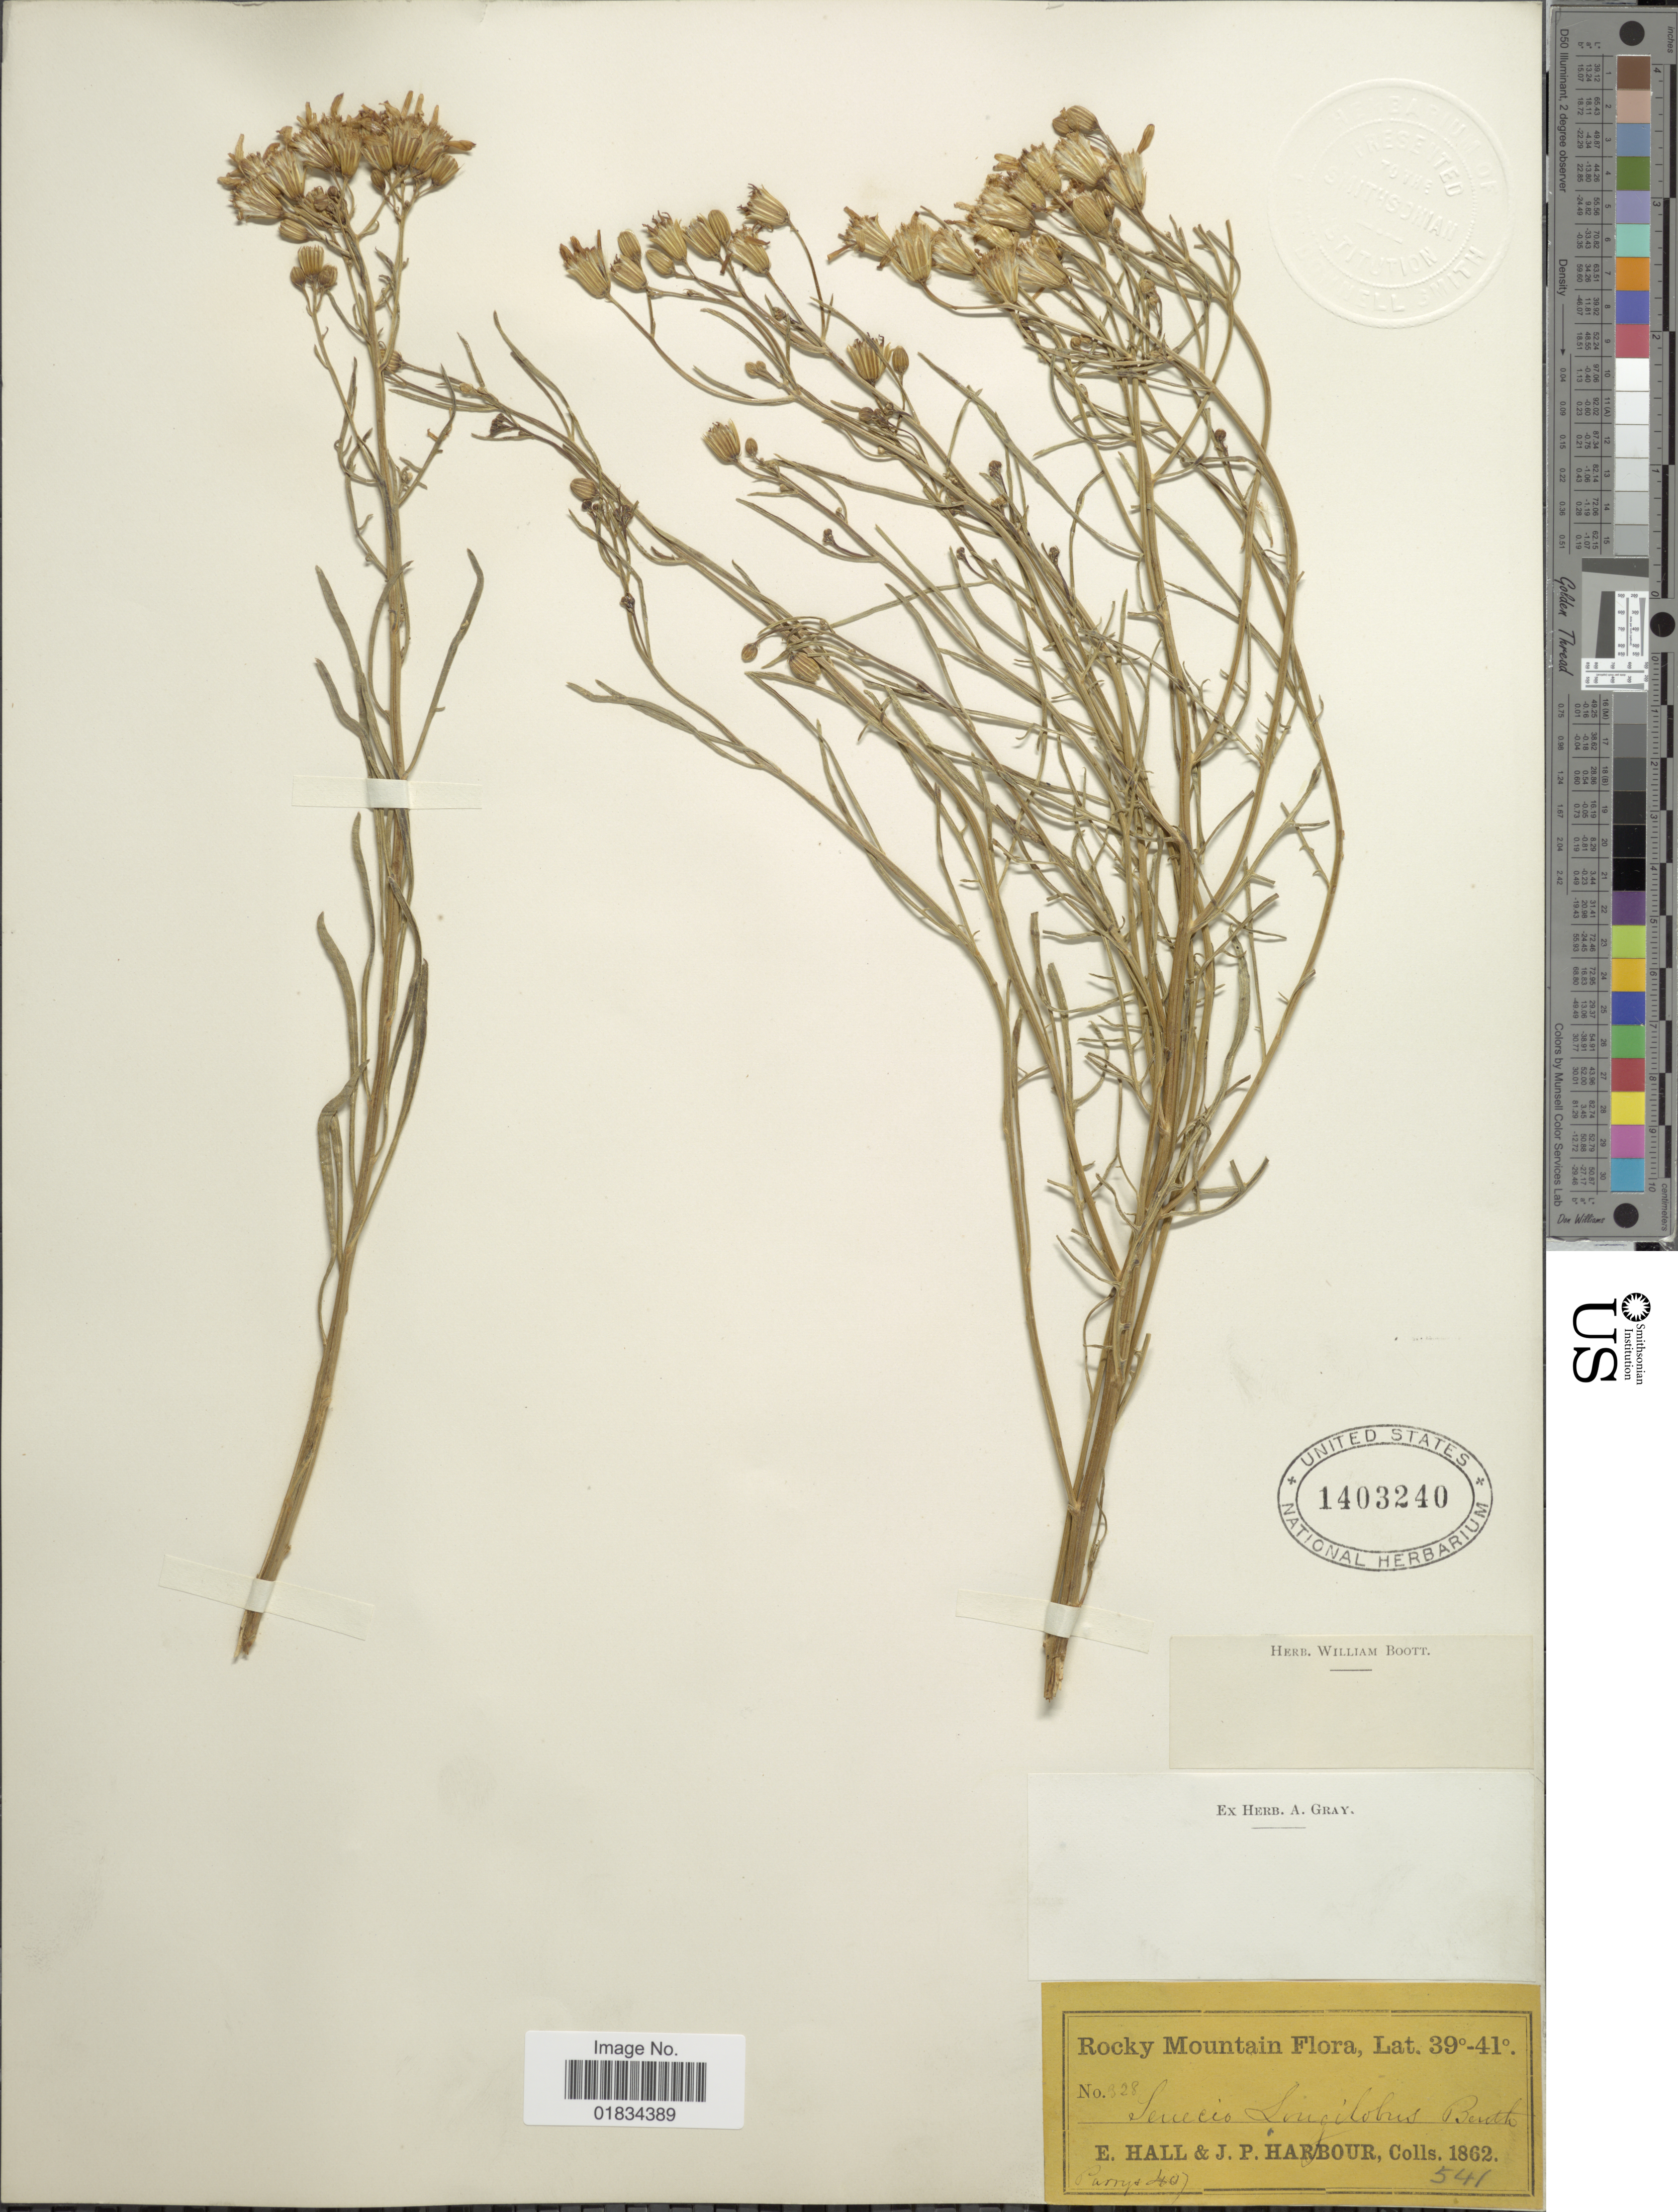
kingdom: Plantae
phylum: Tracheophyta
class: Magnoliopsida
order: Asterales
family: Asteraceae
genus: Senecio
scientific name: Senecio flaccidus var. flaccidus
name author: Less.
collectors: E. Hall & J. Harbour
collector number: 328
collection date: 1862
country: United States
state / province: Colorado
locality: Rocky Mtns.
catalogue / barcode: US 1403240